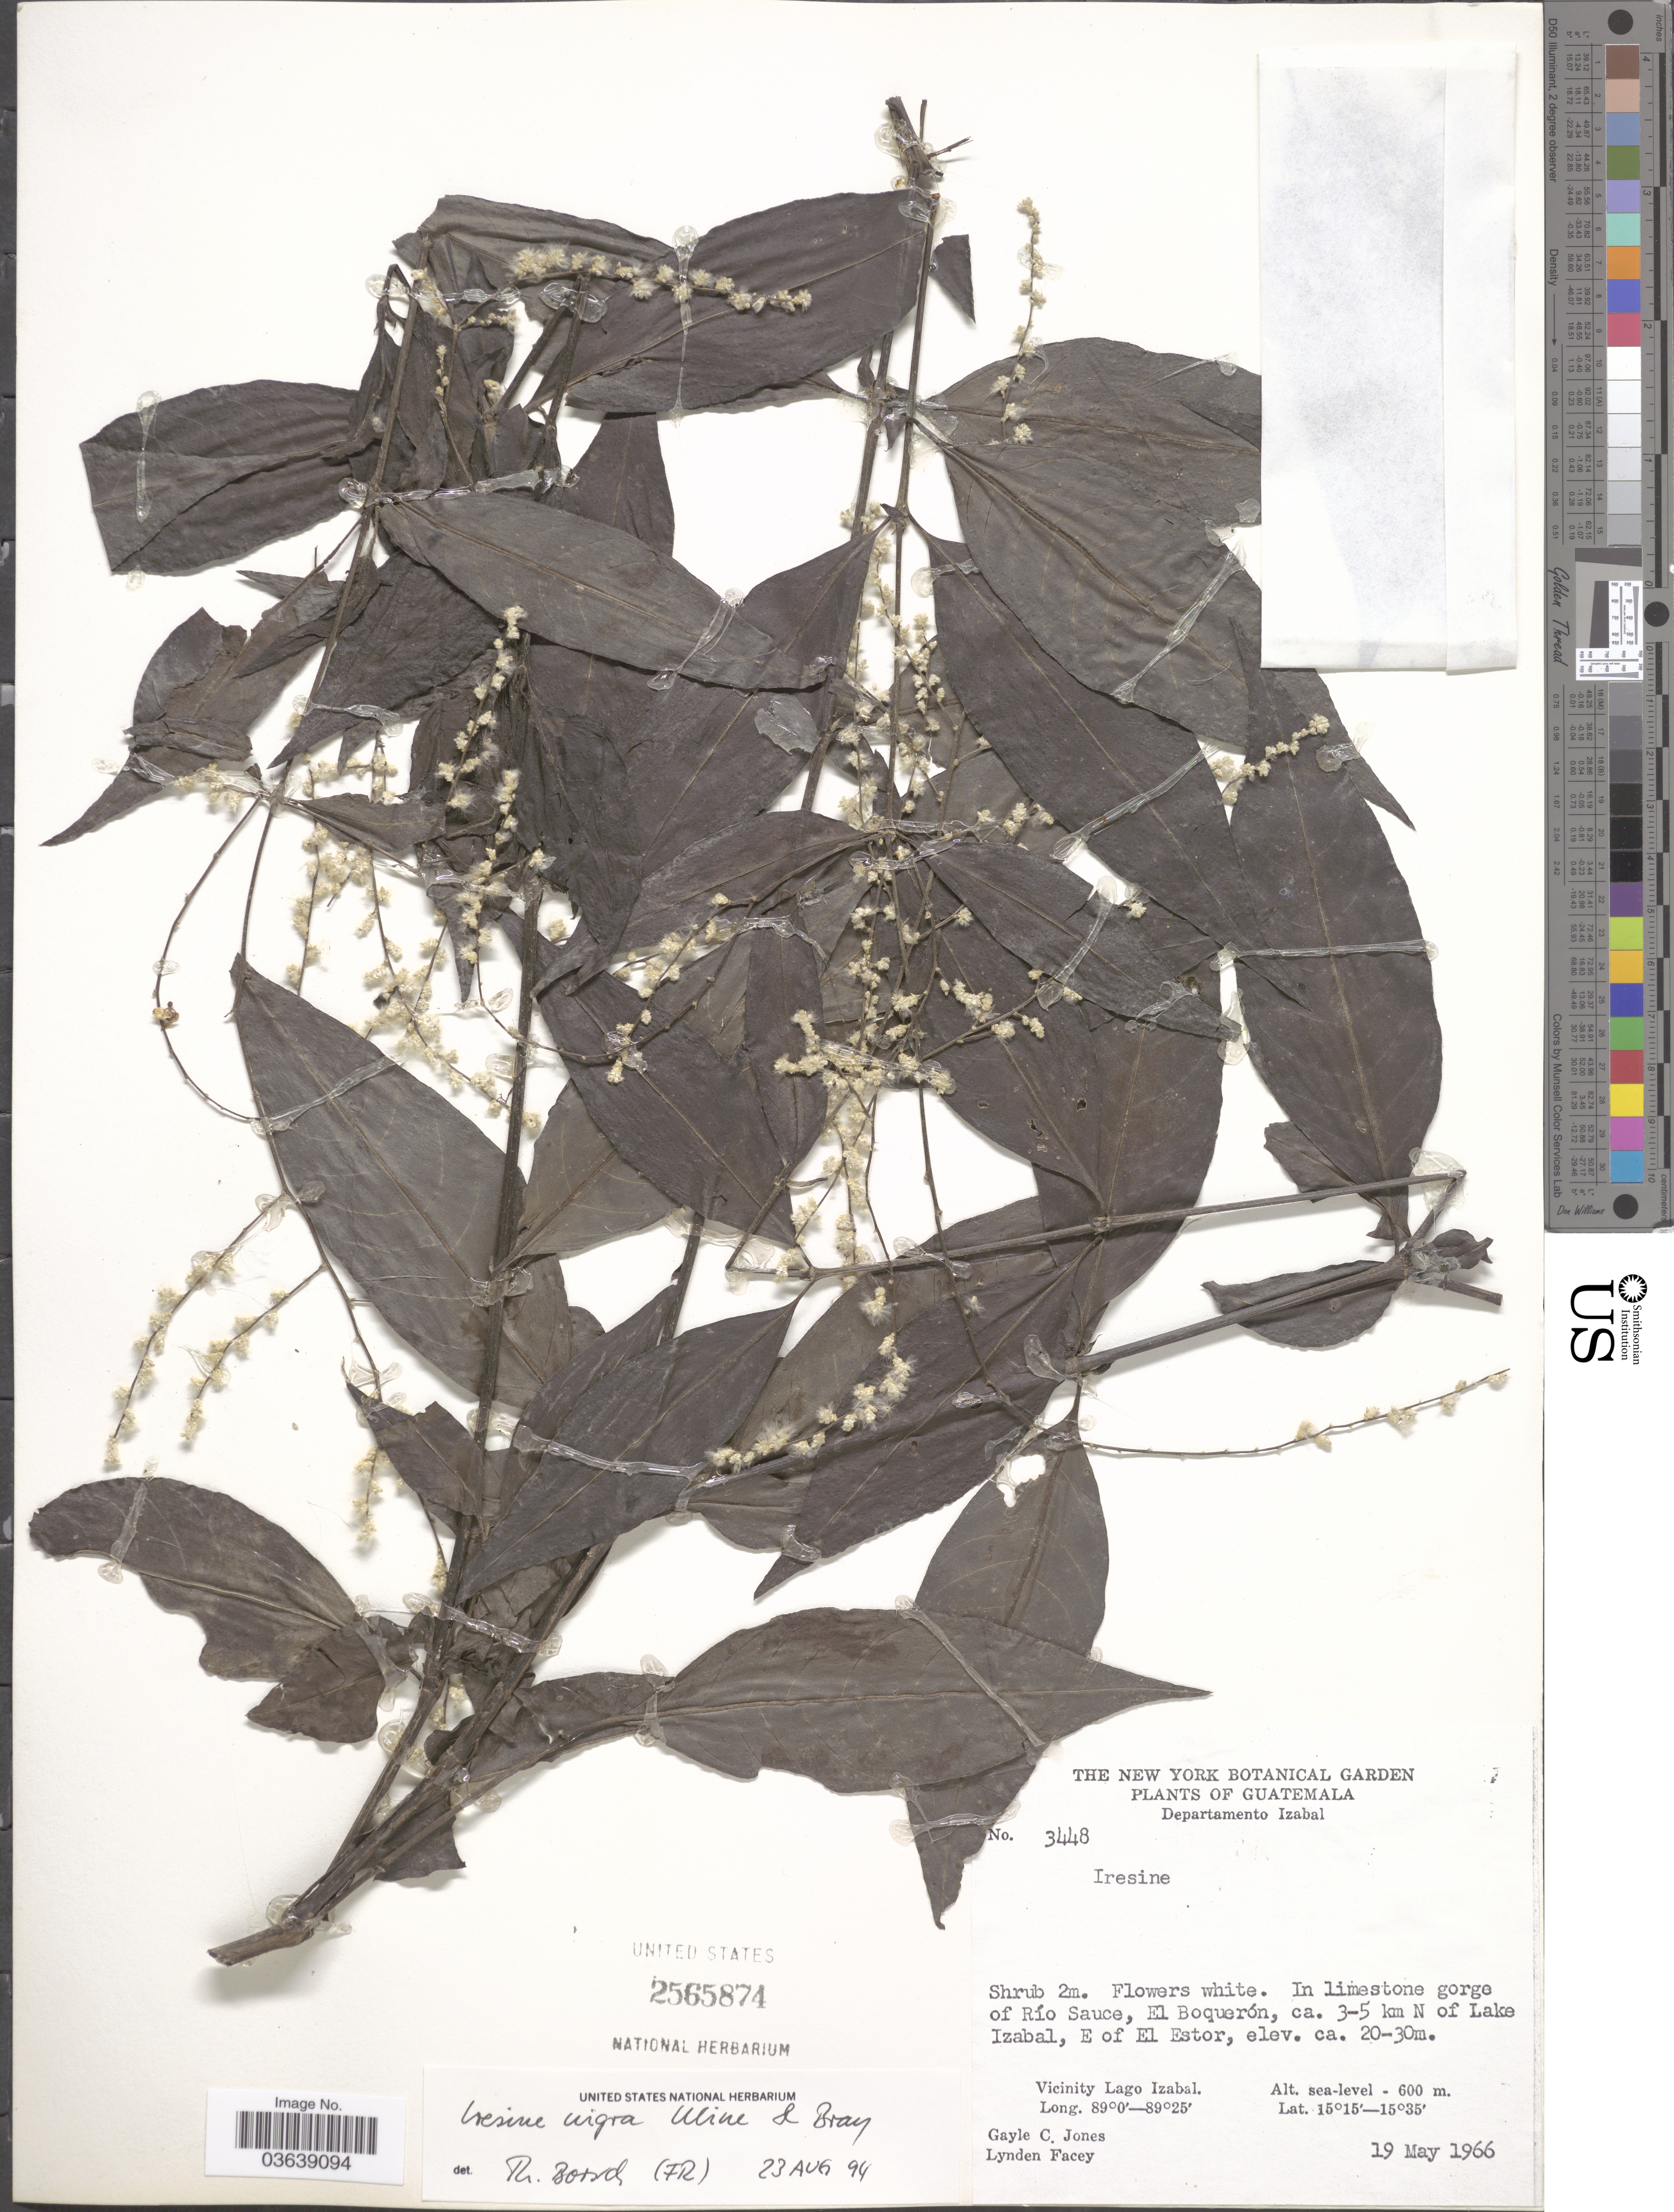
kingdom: Plantae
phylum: Tracheophyta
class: Magnoliopsida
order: Caryophyllales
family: Amaranthaceae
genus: Iresine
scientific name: Iresine nigra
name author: Uline & W.L. Bray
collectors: G. C. Jones & L. Facey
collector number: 3448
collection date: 1966-05-19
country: Guatemala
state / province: Izabal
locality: Departamento Izabal. In limestone gorge of Río Sauce, El Boquerón, ca. 3-5 km N of Lake Izabal, E of El Estor. Vicinity Lago Izabal.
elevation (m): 0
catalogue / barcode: US 2565874